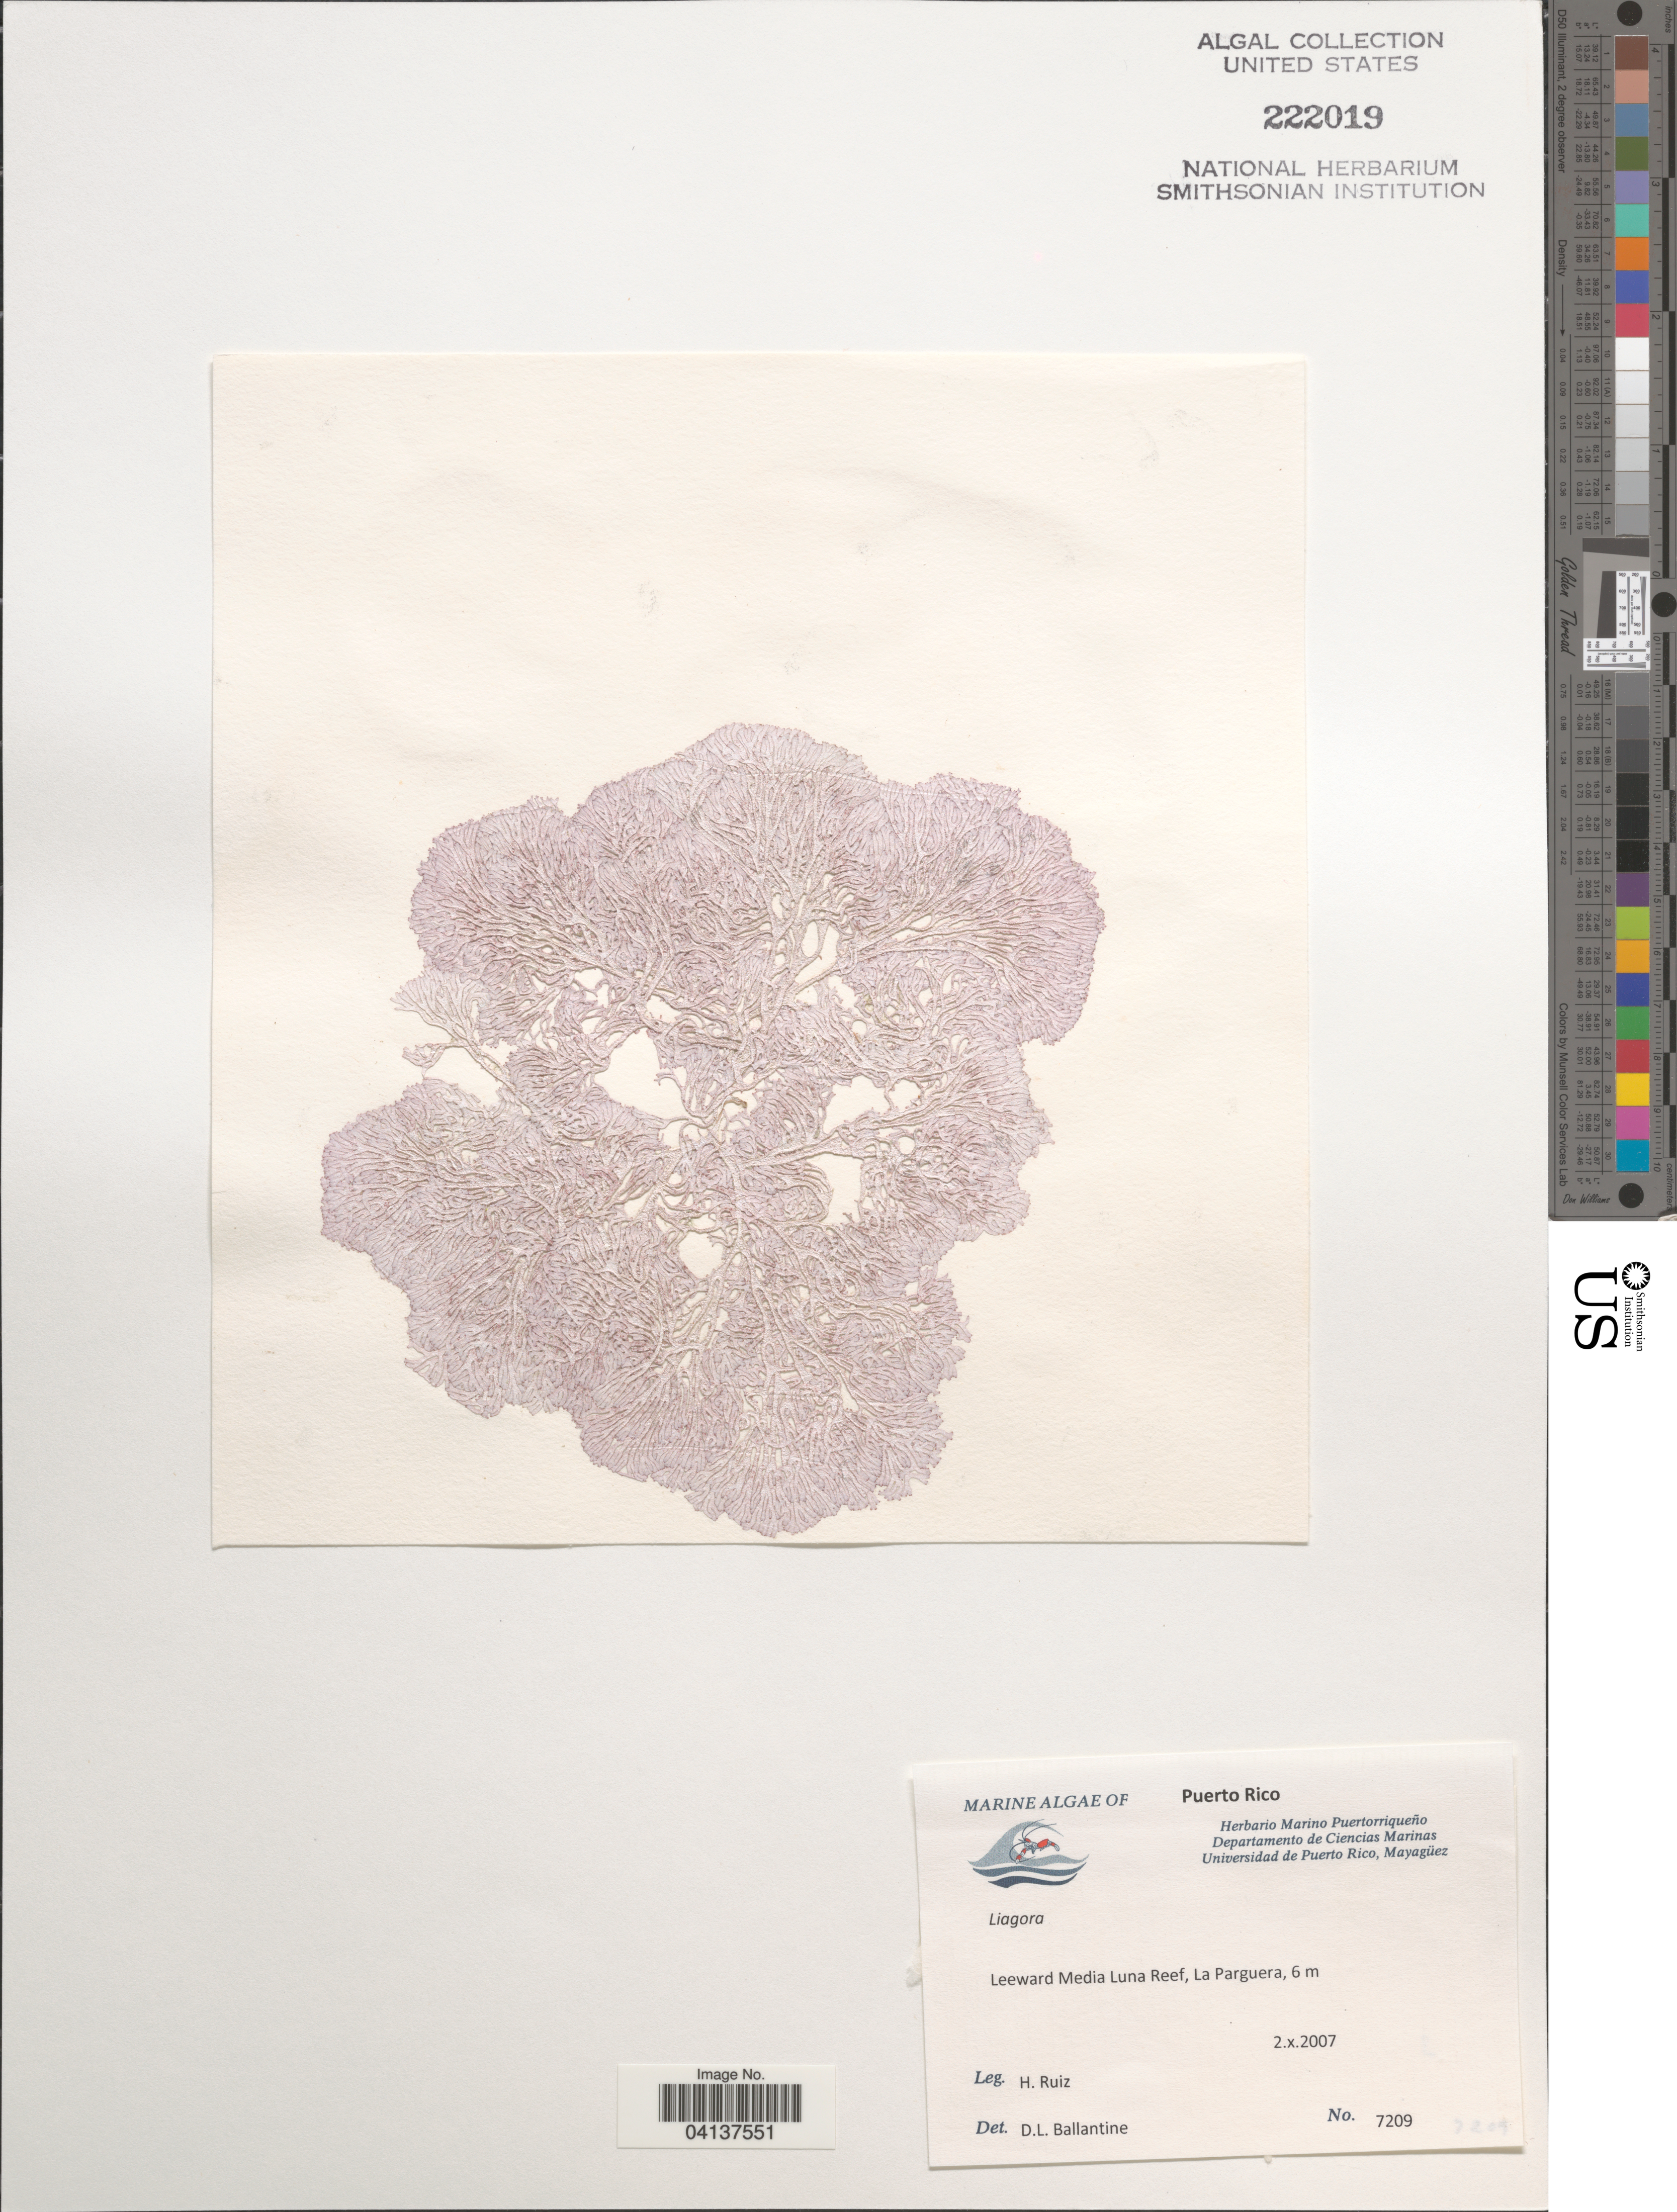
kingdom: Plantae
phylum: Rhodophyta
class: Florideophyceae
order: Nemaliales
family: Liagoraceae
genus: Liagora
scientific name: Liagora sp.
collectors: H. Ruiz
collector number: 7209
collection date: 2007-10-02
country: Puerto Rico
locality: Leeward Media Luna Reef, La Parguera.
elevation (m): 6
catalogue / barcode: US 222019